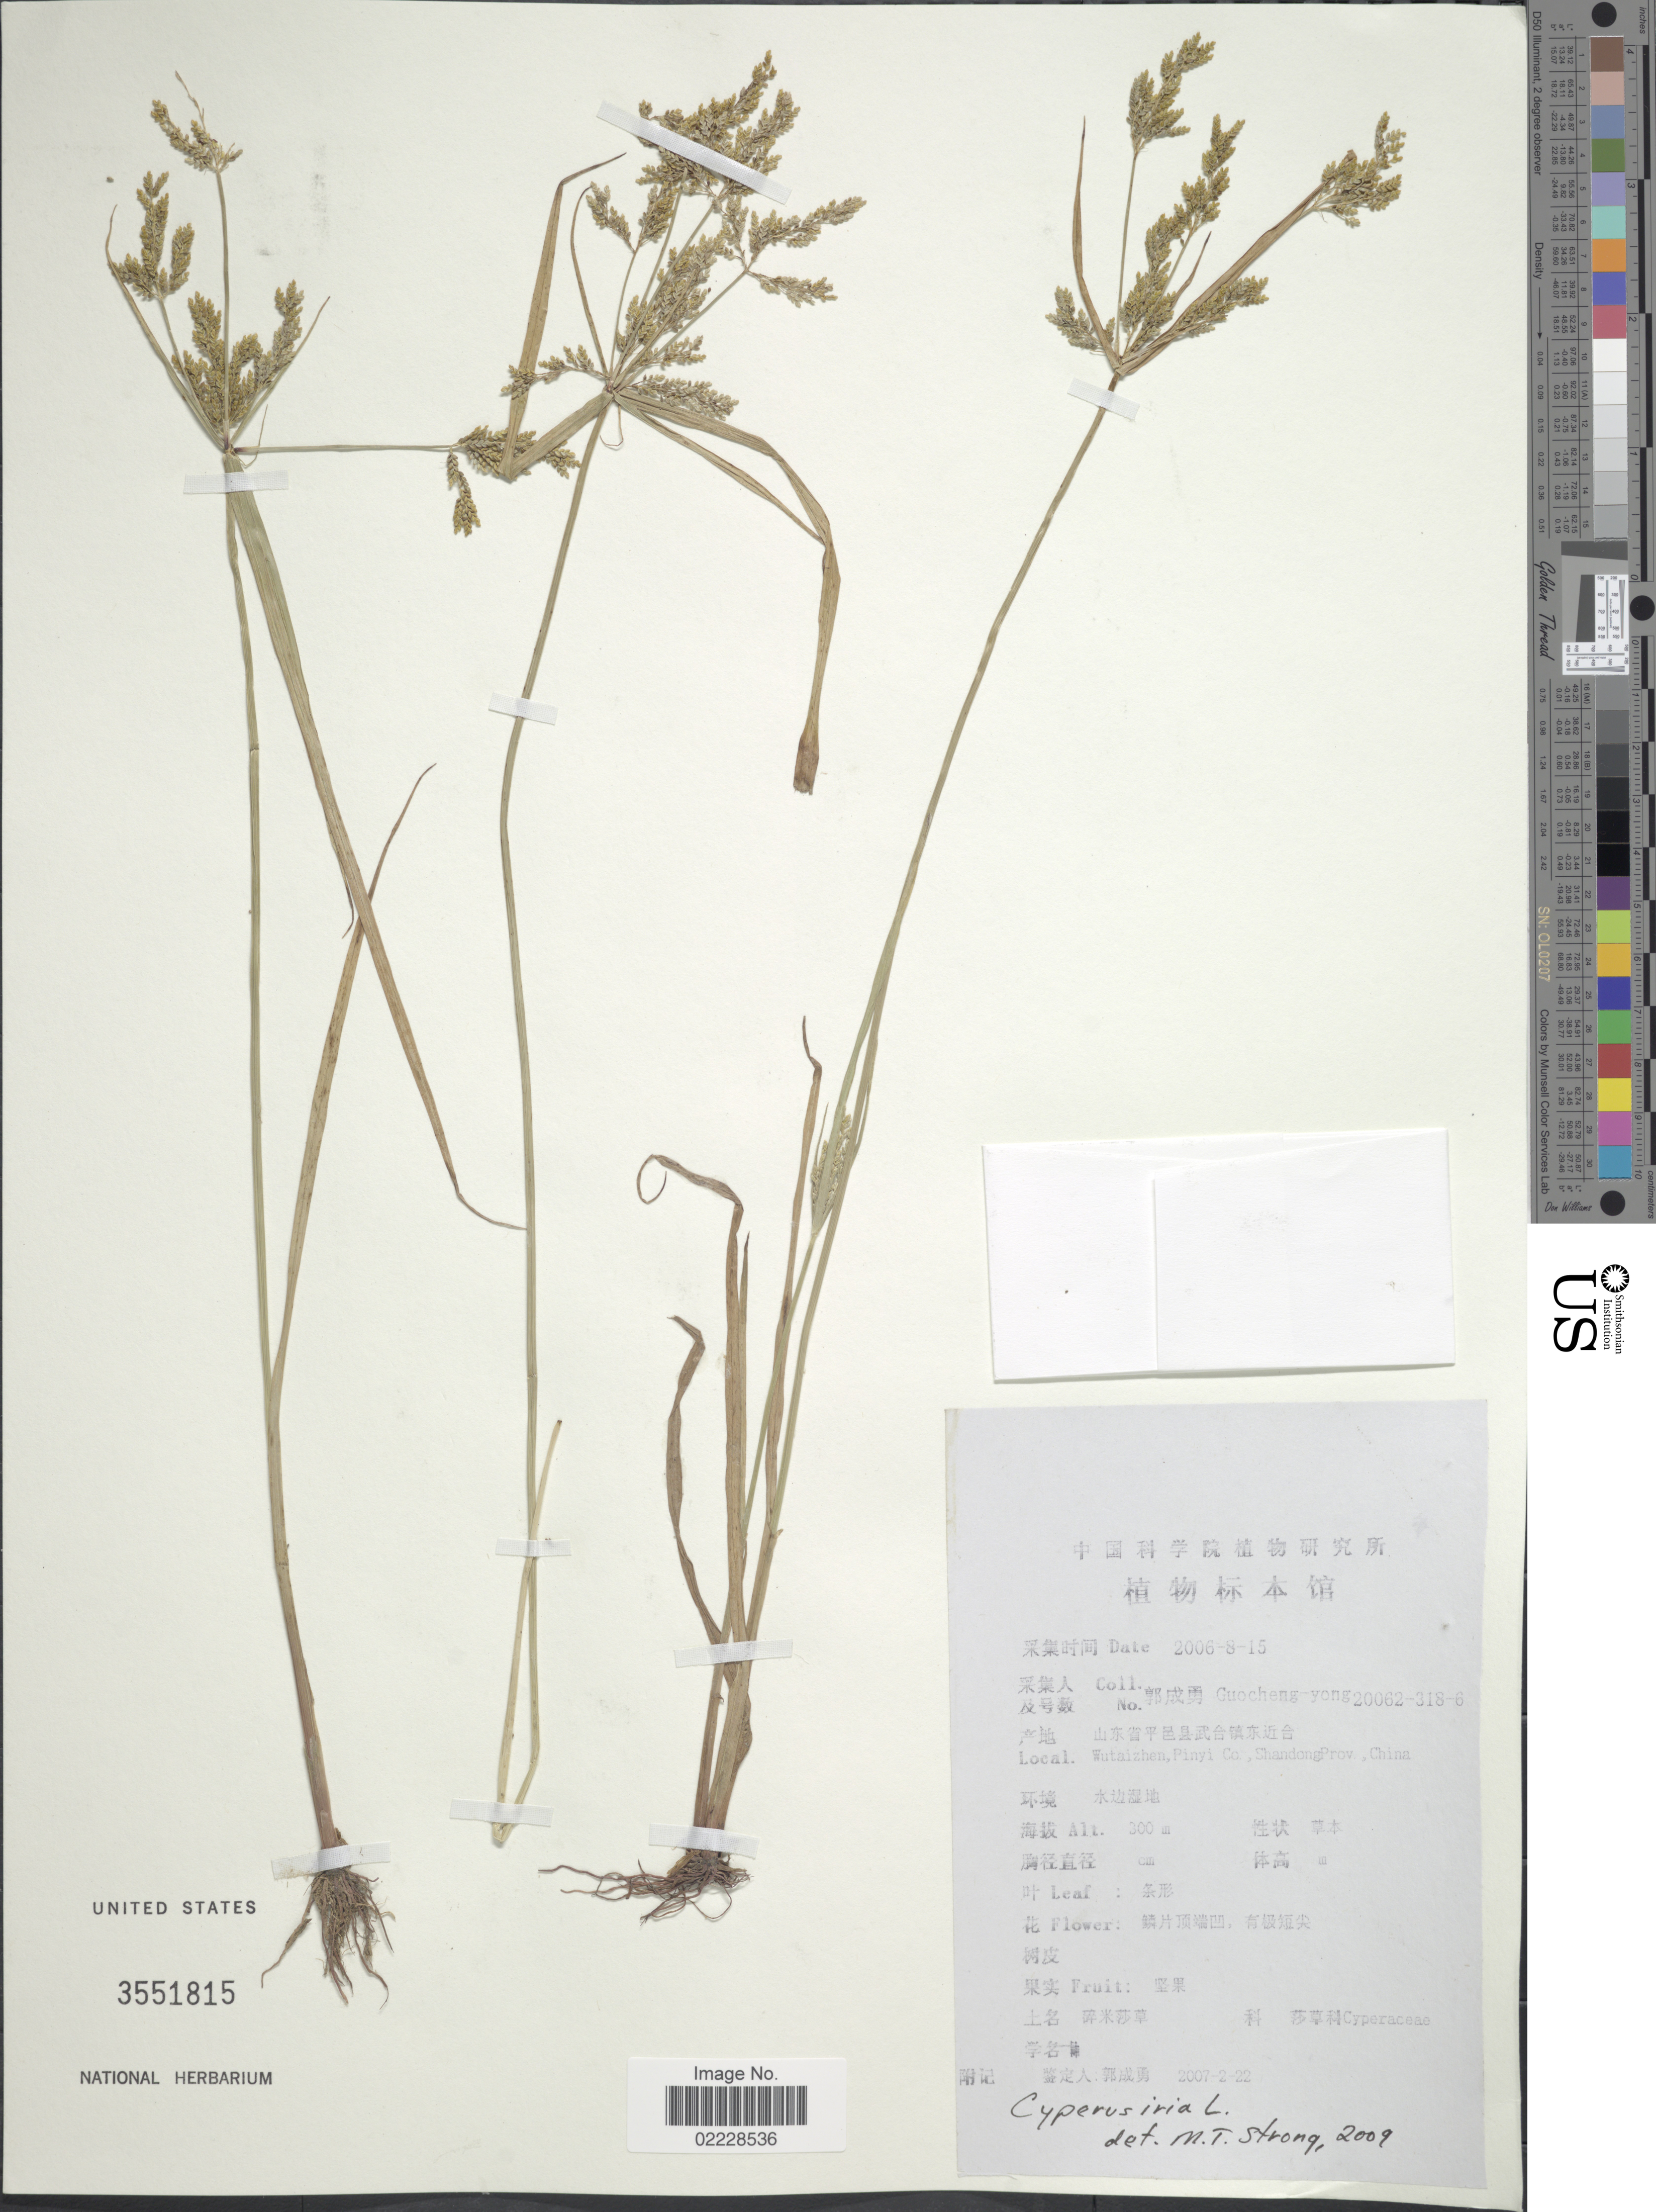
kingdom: Plantae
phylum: Tracheophyta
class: Liliopsida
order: Poales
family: Cyperaceae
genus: Cyperus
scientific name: Cyperus iria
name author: L.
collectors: Guo cheng-yong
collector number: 20062-318-6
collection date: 2006-08-15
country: China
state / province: Shandong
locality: Wutaichen, Pinyi co, Shandong Prov. China.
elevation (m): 300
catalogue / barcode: US 3551815